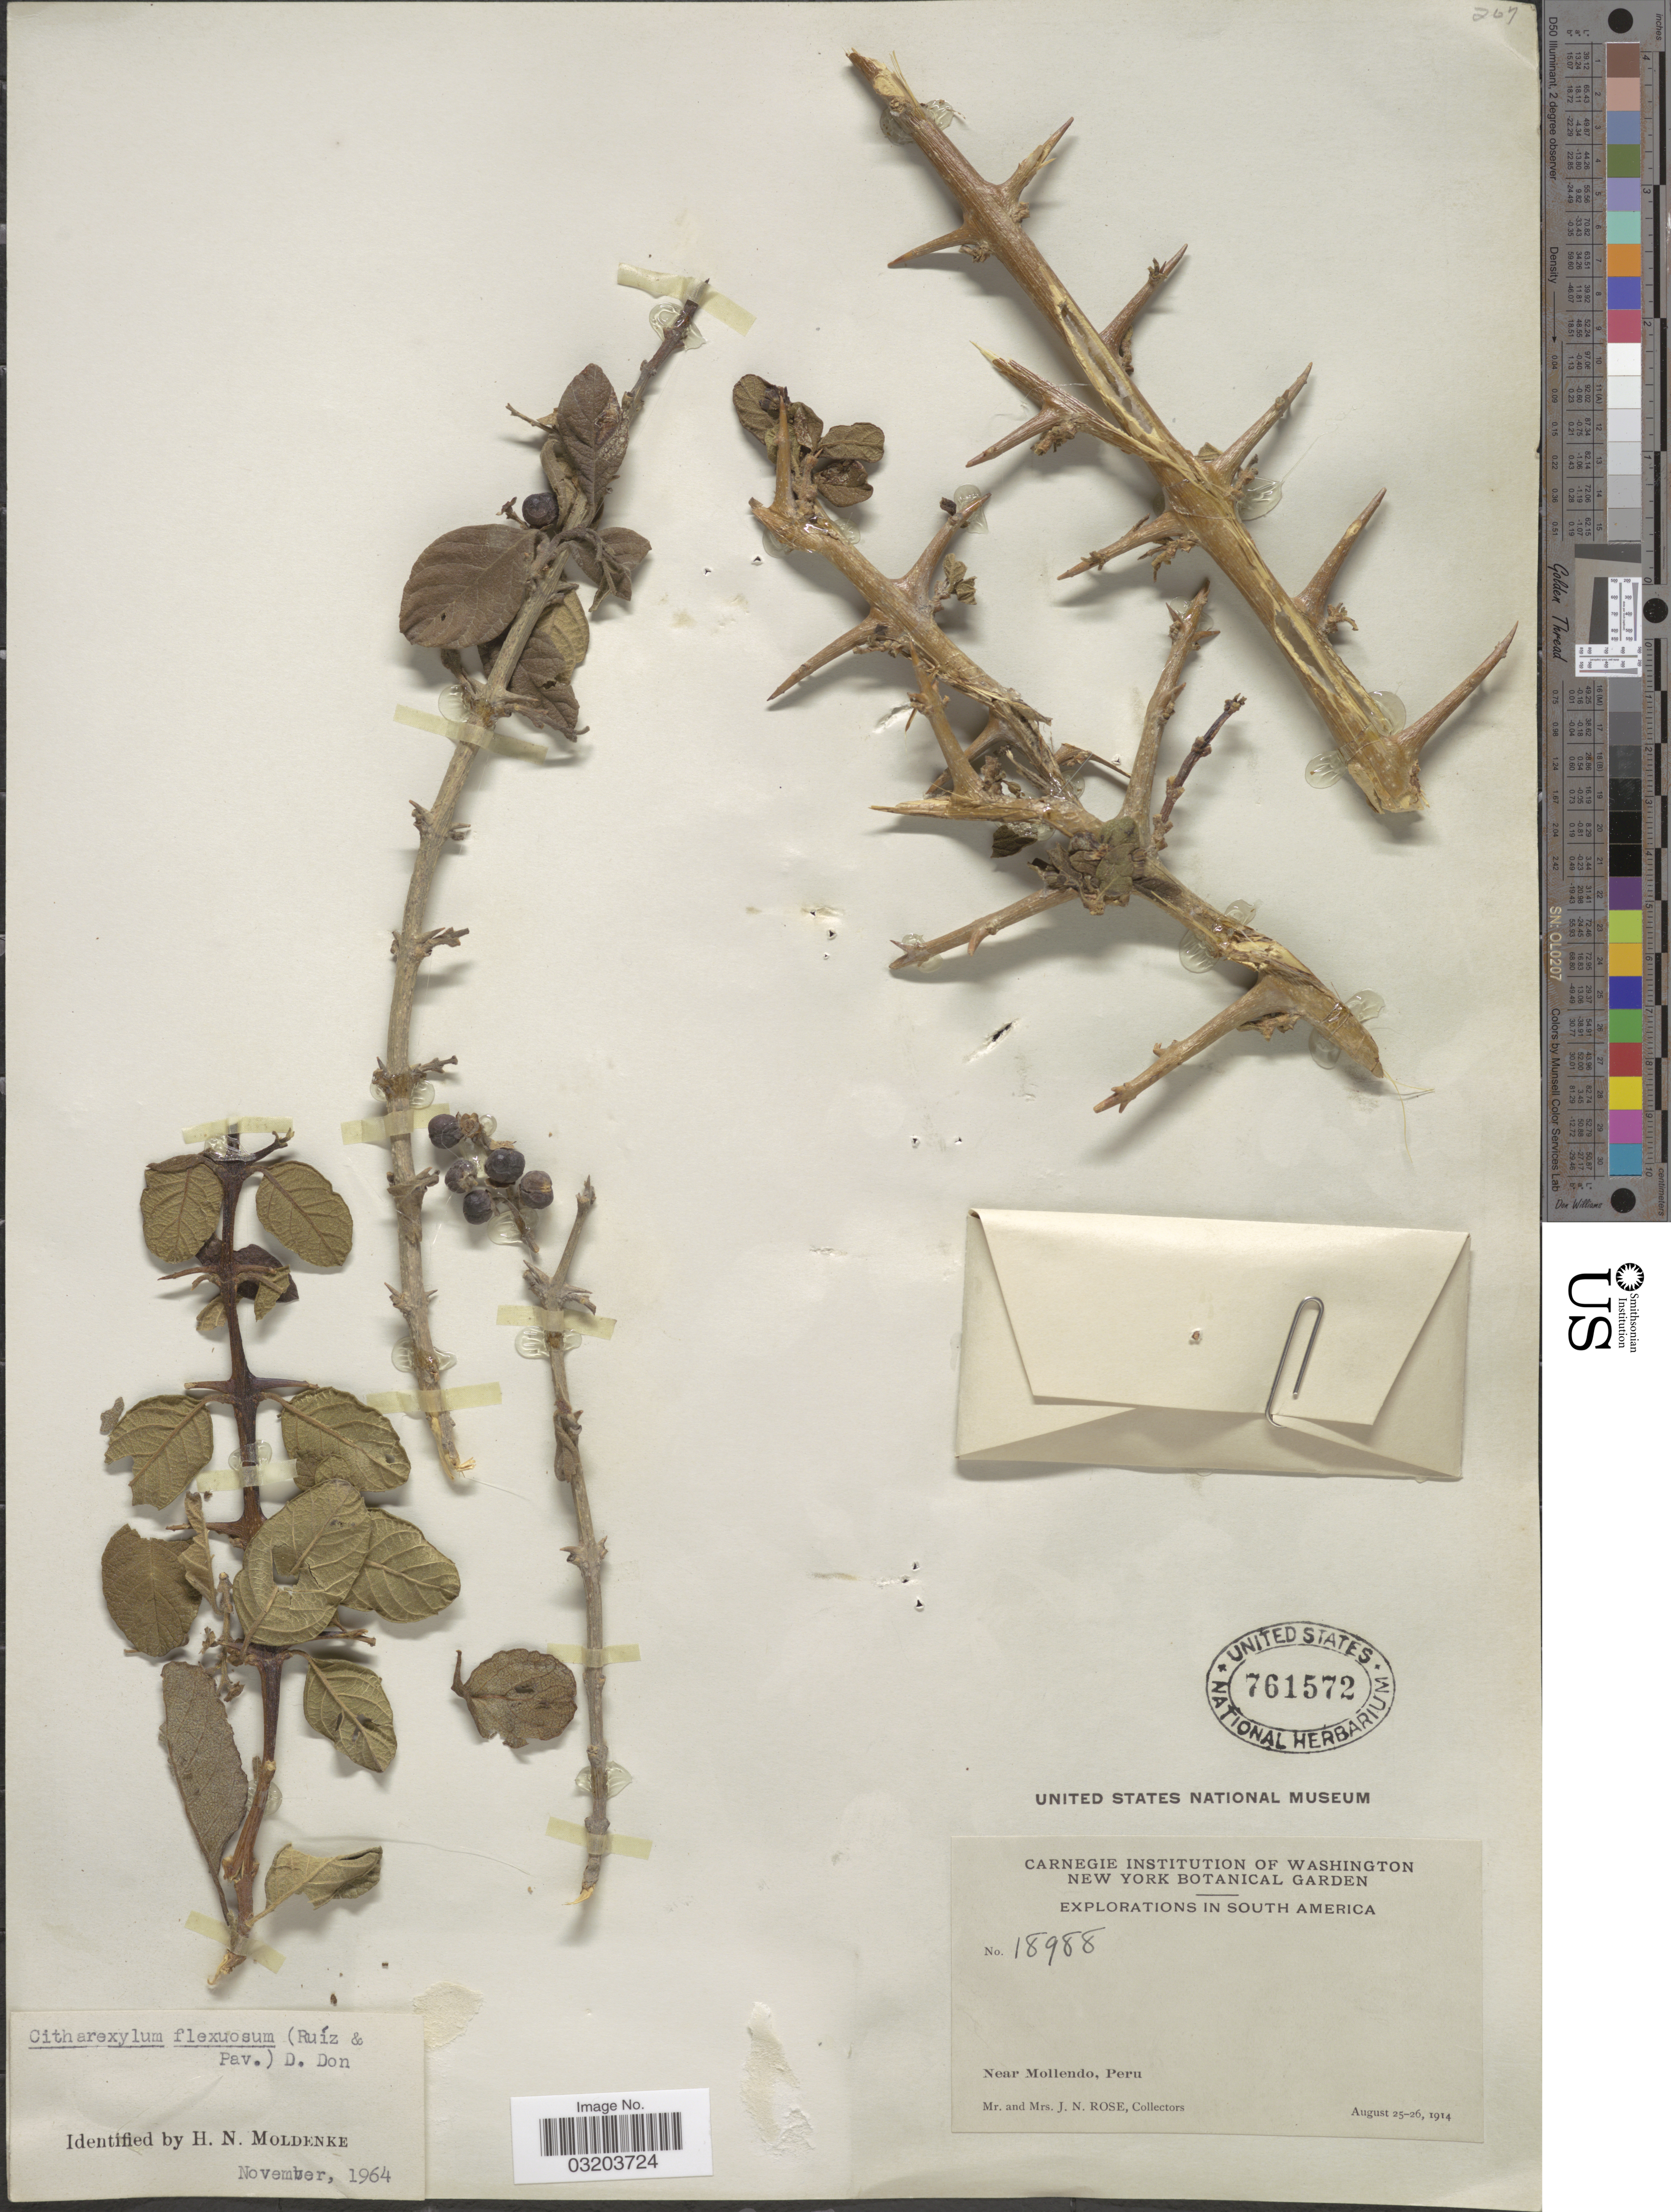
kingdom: Plantae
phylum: Tracheophyta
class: Magnoliopsida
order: Lamiales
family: Verbenaceae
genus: Citharexylum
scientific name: Citharexylum flexuosum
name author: (Ruiz & Pav.) D. Don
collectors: J. N. Rose & L. B. Rose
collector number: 18988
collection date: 1914-08-25/1914-08-26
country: Peru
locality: Near Mollendo.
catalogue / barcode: US 761572